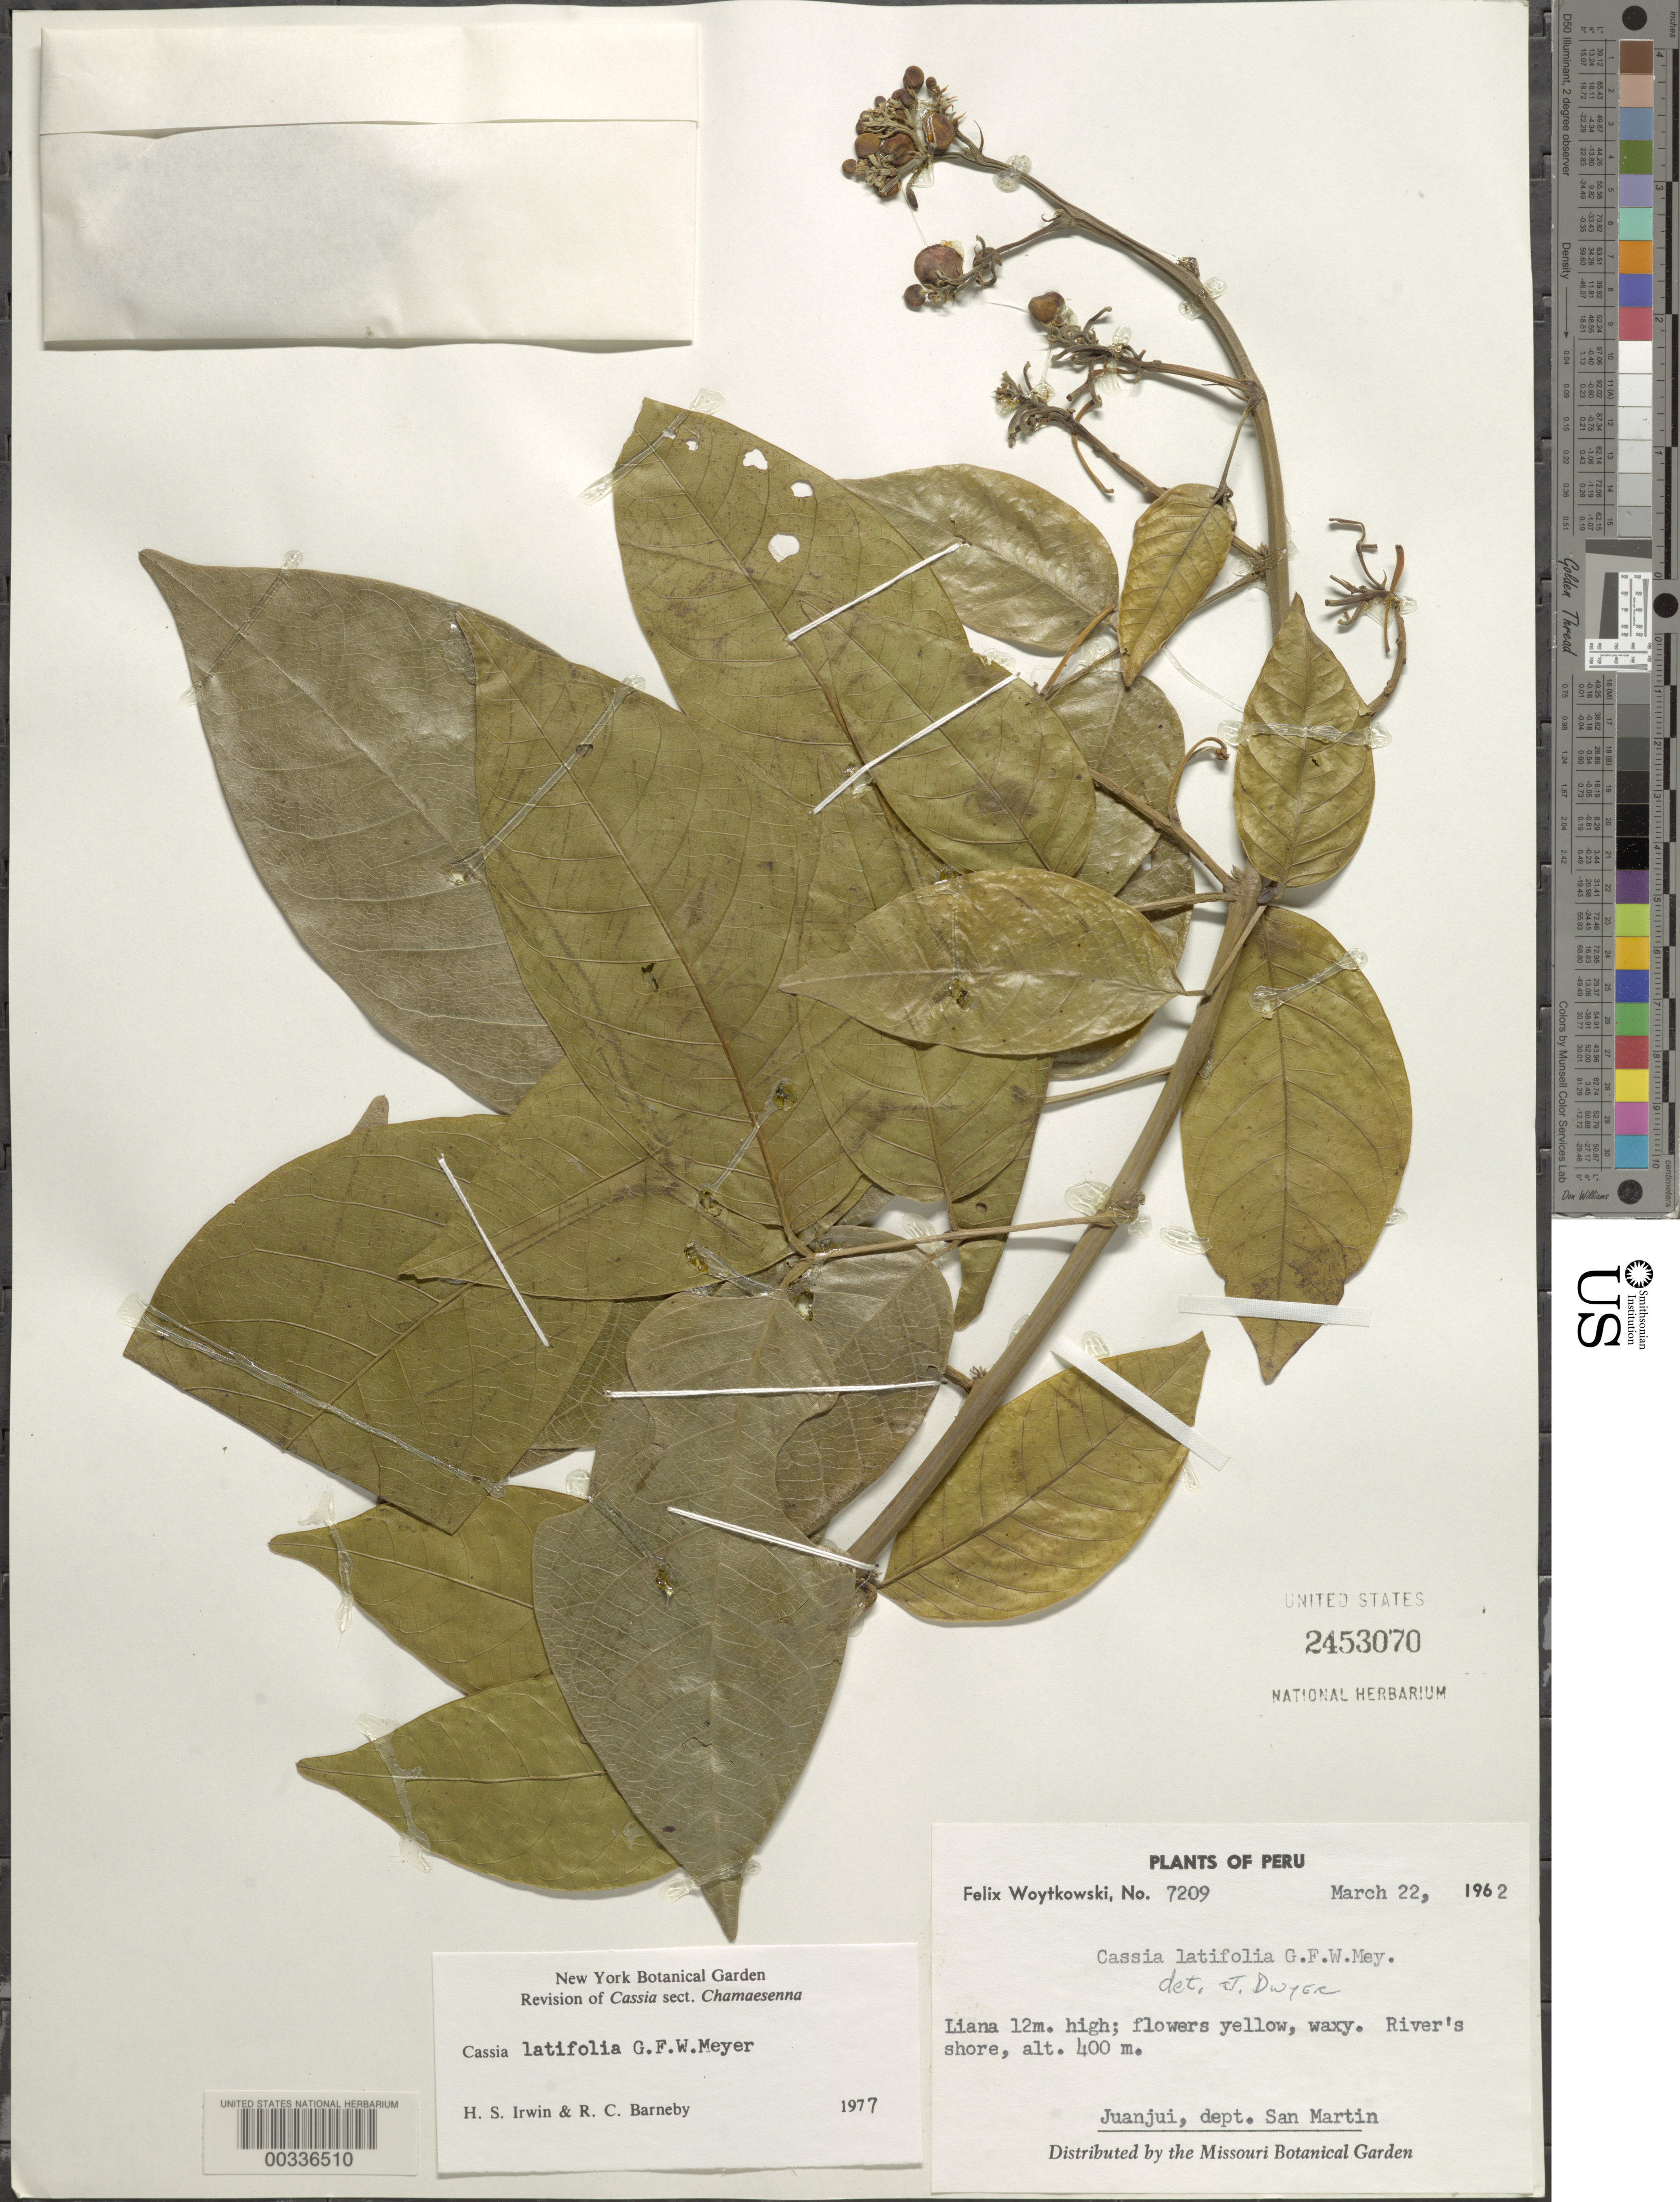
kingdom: Plantae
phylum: Tracheophyta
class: Magnoliopsida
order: Fabales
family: Fabaceae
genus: Senna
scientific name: Senna latifolia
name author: (G. Mey.) H.S. Irwin & Barneby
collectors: F. Woytkowski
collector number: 7209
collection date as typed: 22 Mar 1962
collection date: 1962-03-22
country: Peru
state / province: San Martín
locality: Juanjui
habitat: Liana; river shore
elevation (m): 400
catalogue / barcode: US 2453070